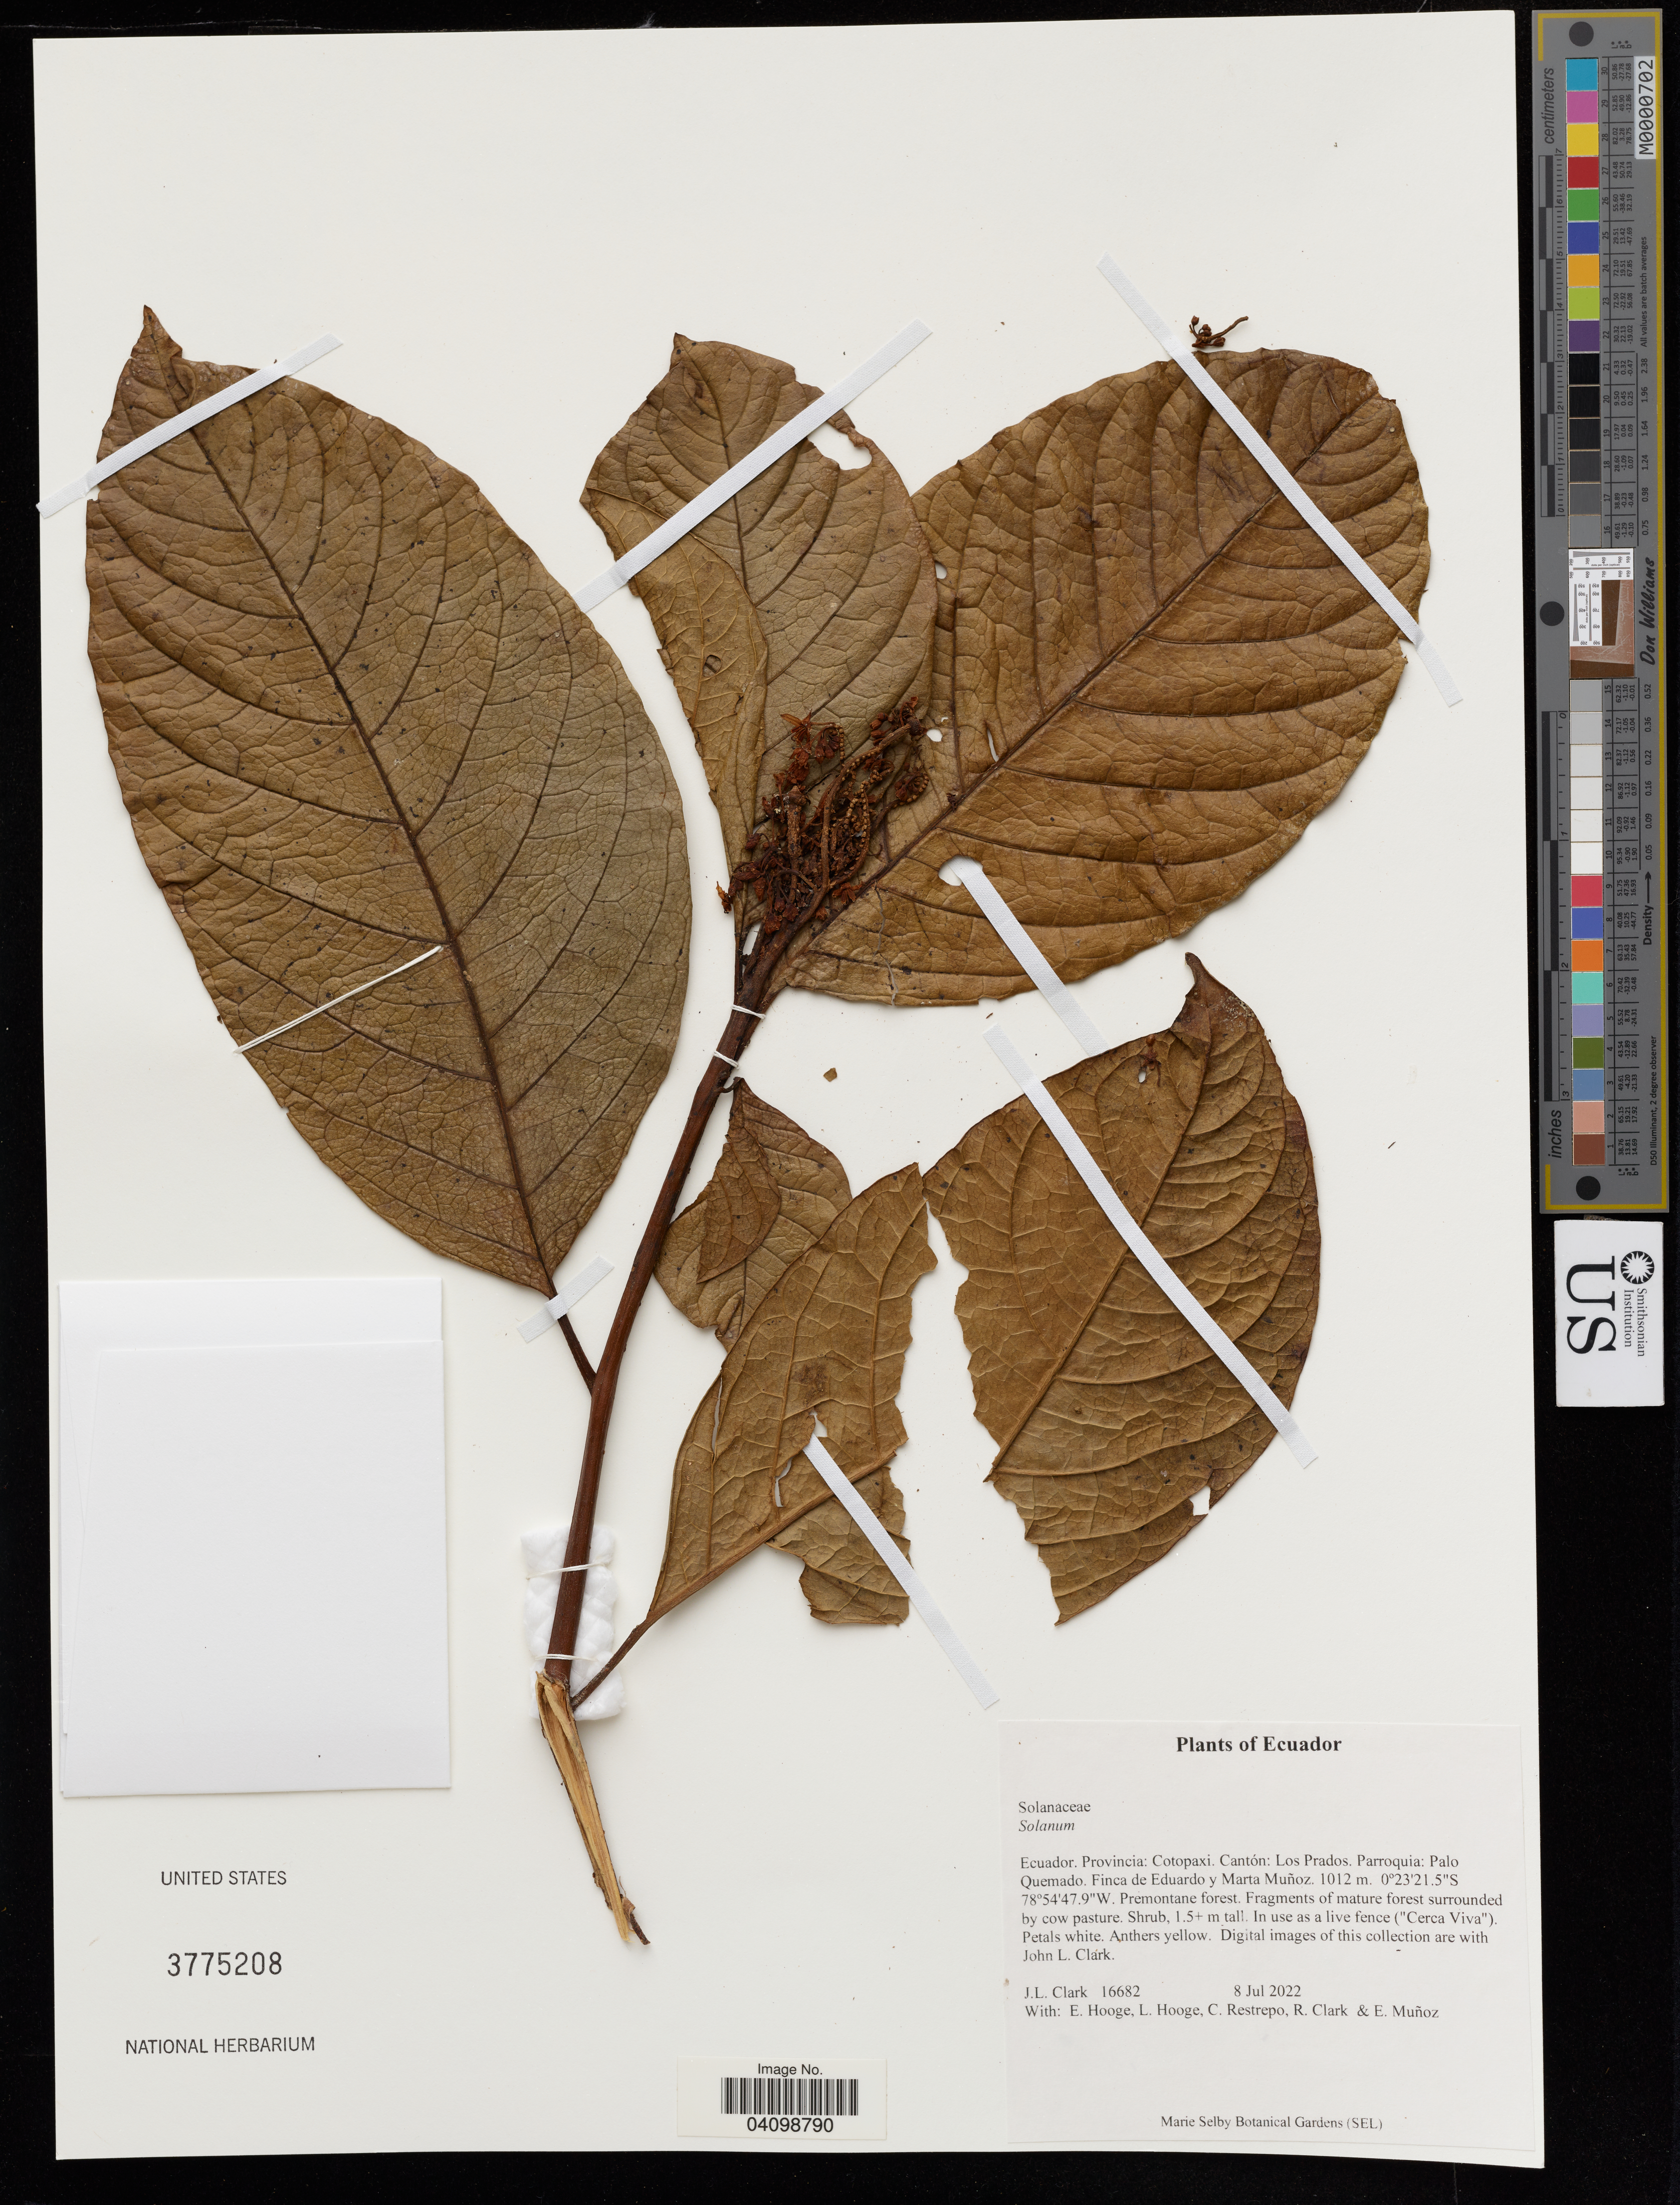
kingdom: Plantae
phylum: Tracheophyta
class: Magnoliopsida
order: Solanales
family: Solanaceae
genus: Solanum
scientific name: Solanum (Leptostemonum) sp.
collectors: J. Clark & C. Restrepo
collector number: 16682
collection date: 2022-07-08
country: Ecuador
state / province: Cotopaxi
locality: Cantón: Los Prados. Parroquia: Palo Quemado. Finca de Eduardo y Marta Muñoz.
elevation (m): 1012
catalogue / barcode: US 3775208